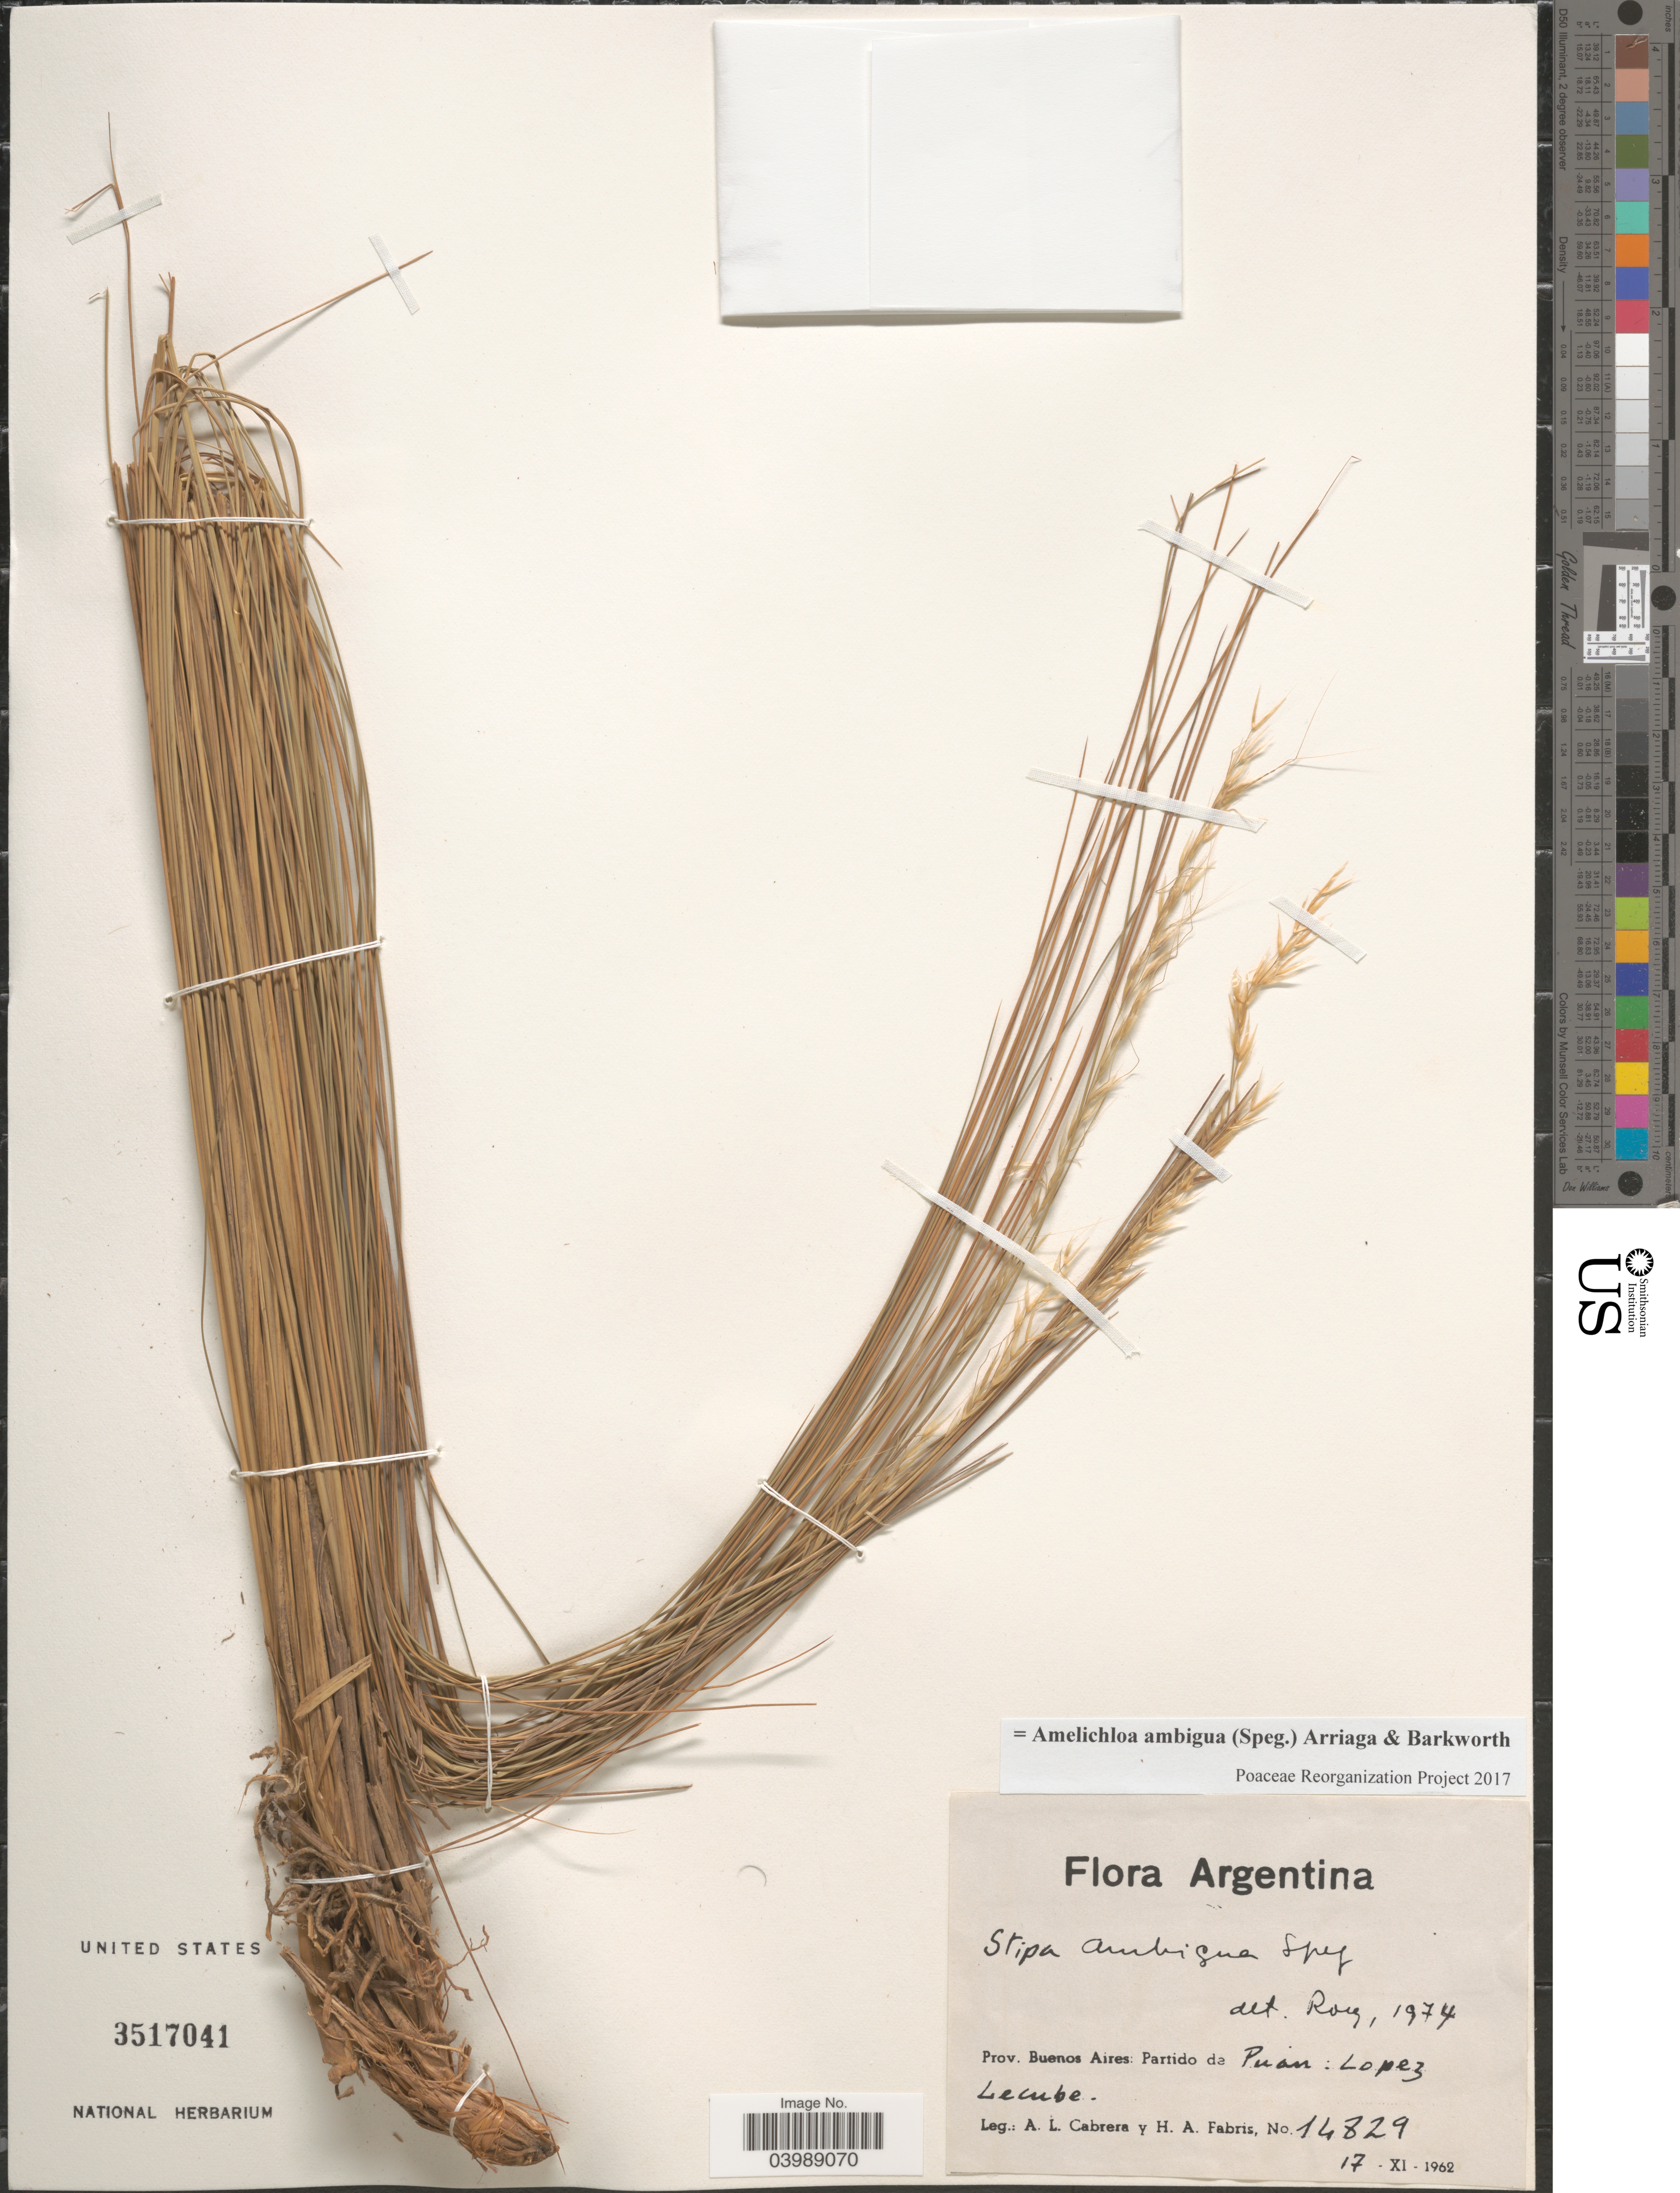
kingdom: Plantae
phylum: Tracheophyta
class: Liliopsida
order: Poales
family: Poaceae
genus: Amelichloa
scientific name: Amelichloa ambigua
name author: (Speg.) Arriaga & Barkworth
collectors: A. L. Cabrera & H. A. Fabris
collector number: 14829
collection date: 1962-11-17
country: Argentina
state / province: Buenos Aires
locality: Partido da Puan: Lopez Lecube.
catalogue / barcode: US 3517041